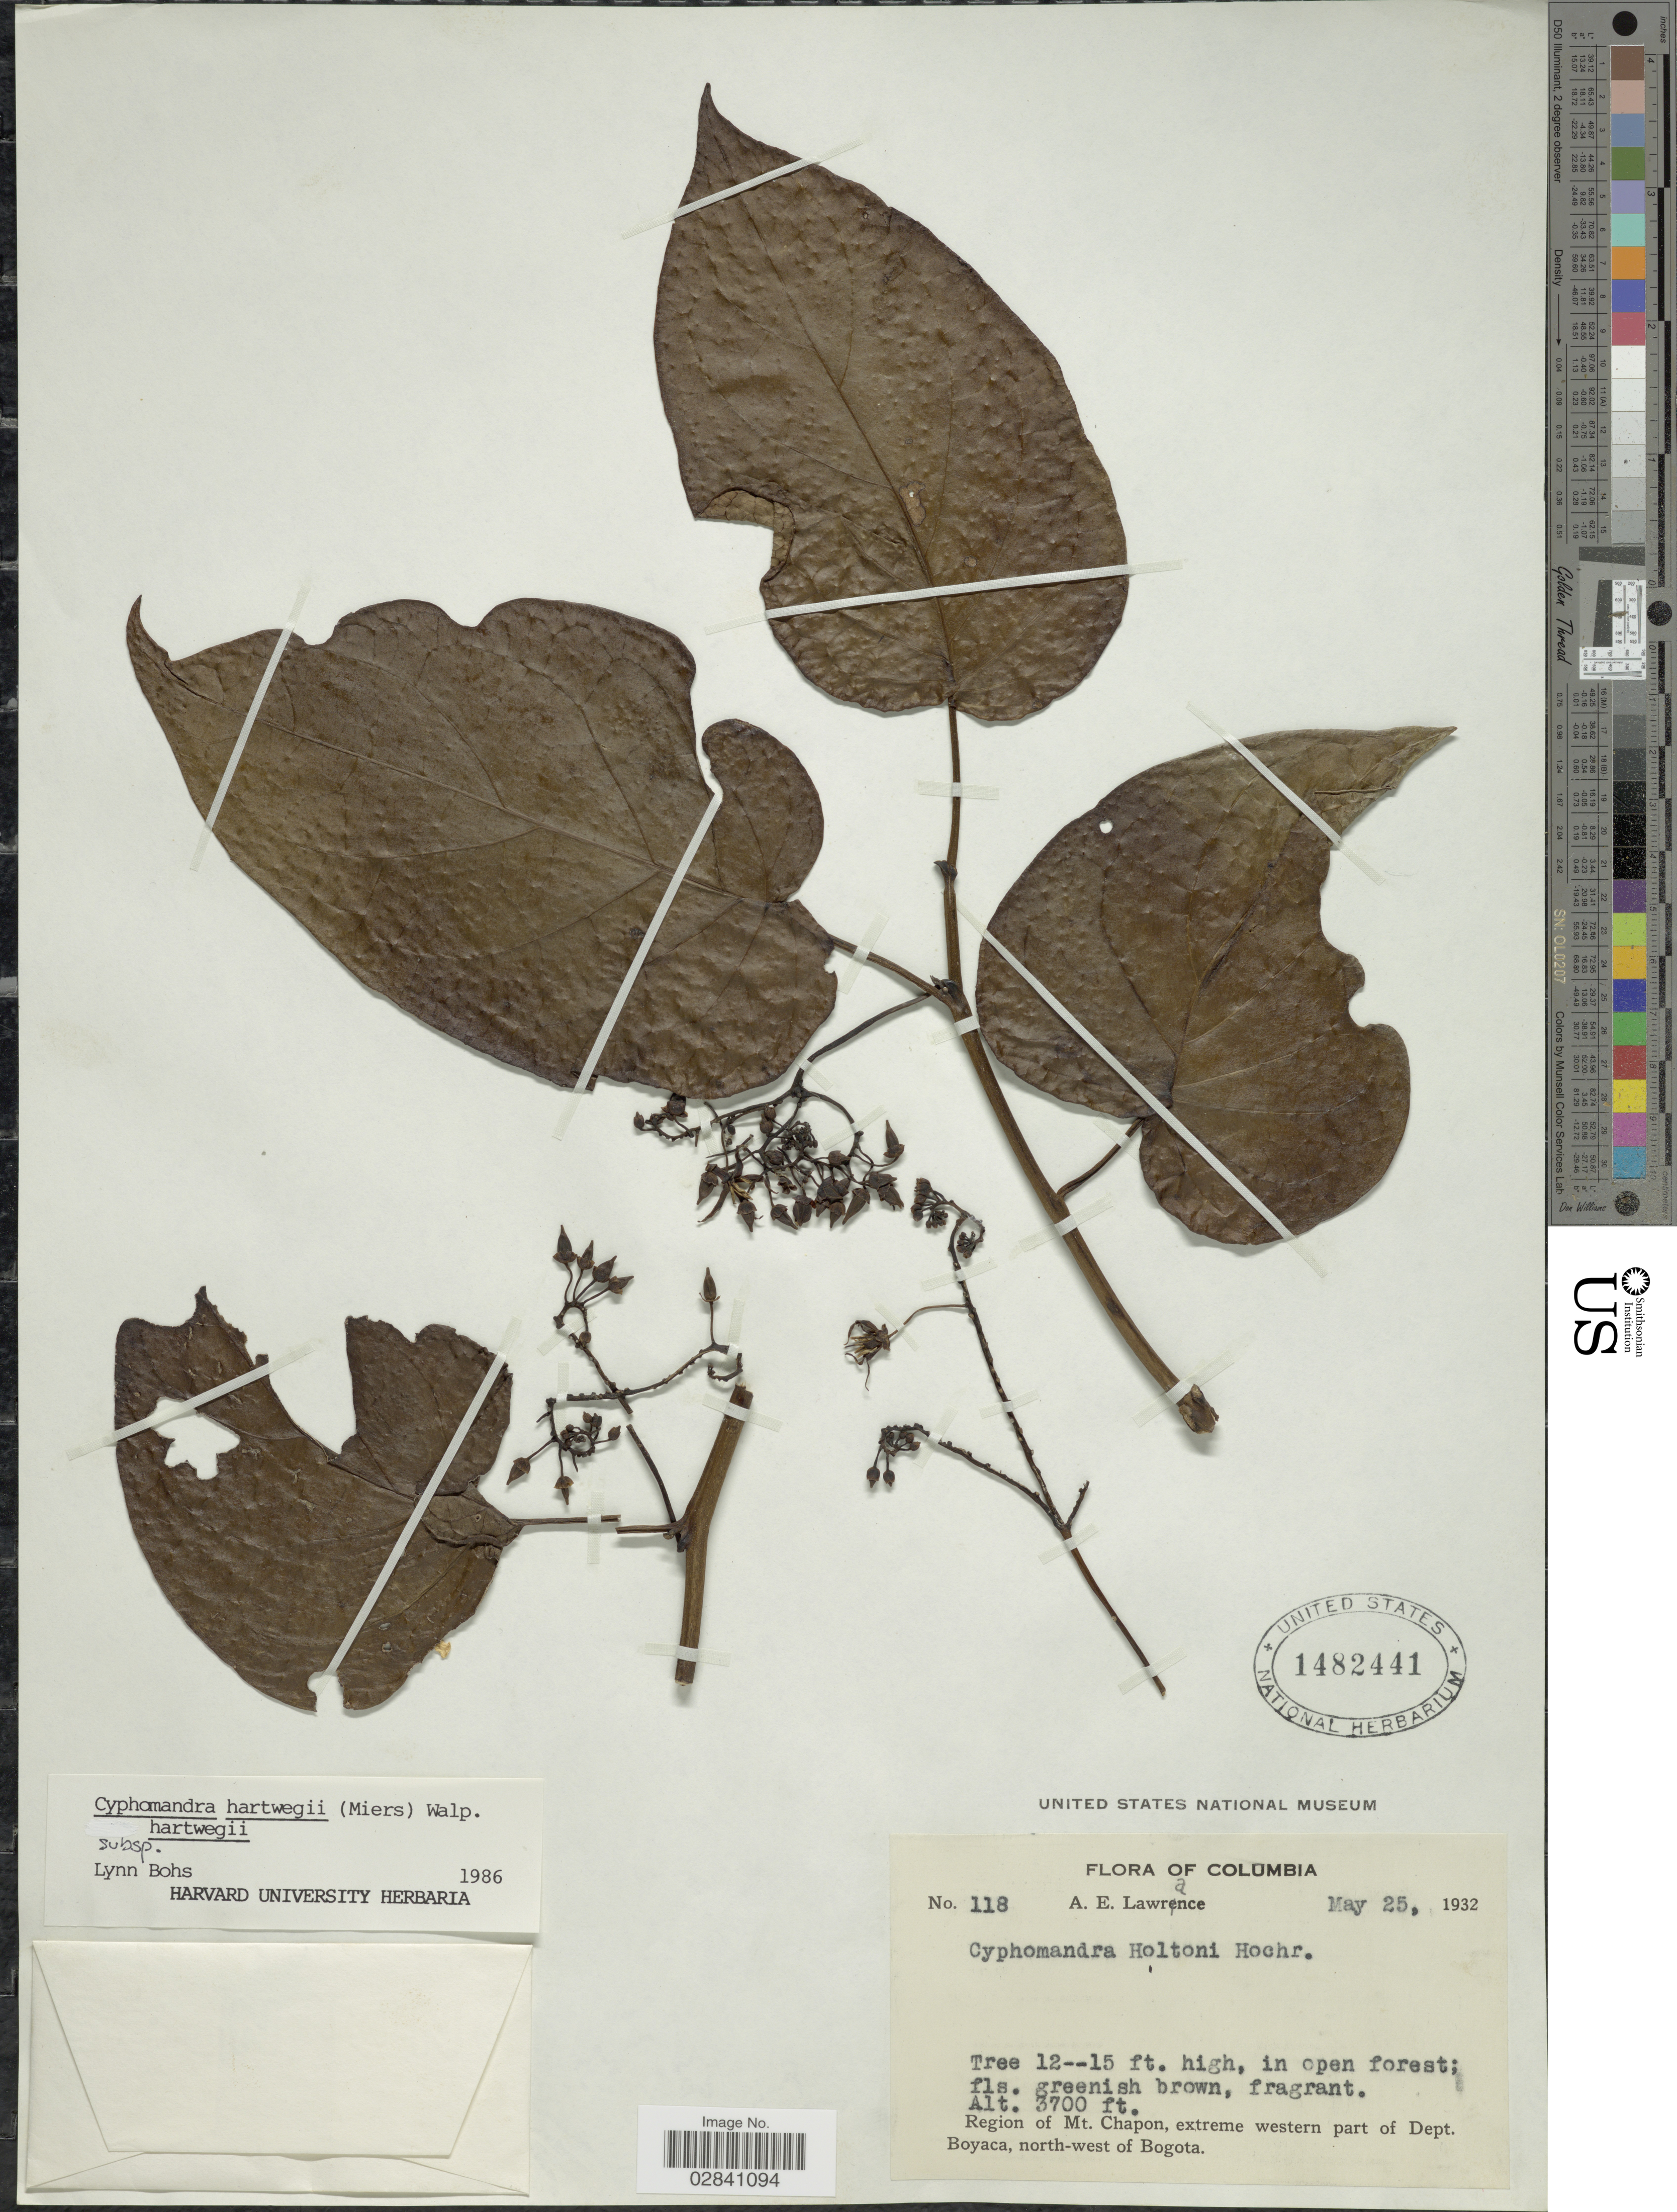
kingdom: Plantae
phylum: Tracheophyta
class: Magnoliopsida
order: Solanales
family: Solanaceae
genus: Cyphomandra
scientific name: Cyphomandra hartwegii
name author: (Miers) Sendtn. ex Walp.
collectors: A. Lawrance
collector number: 118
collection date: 1932-05-25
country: Colombia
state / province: Boyacá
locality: Region of Mt. Chapon, extreme western part of Dept. Boyaca, north-west of Bogota.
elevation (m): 1128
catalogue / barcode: US 1482441